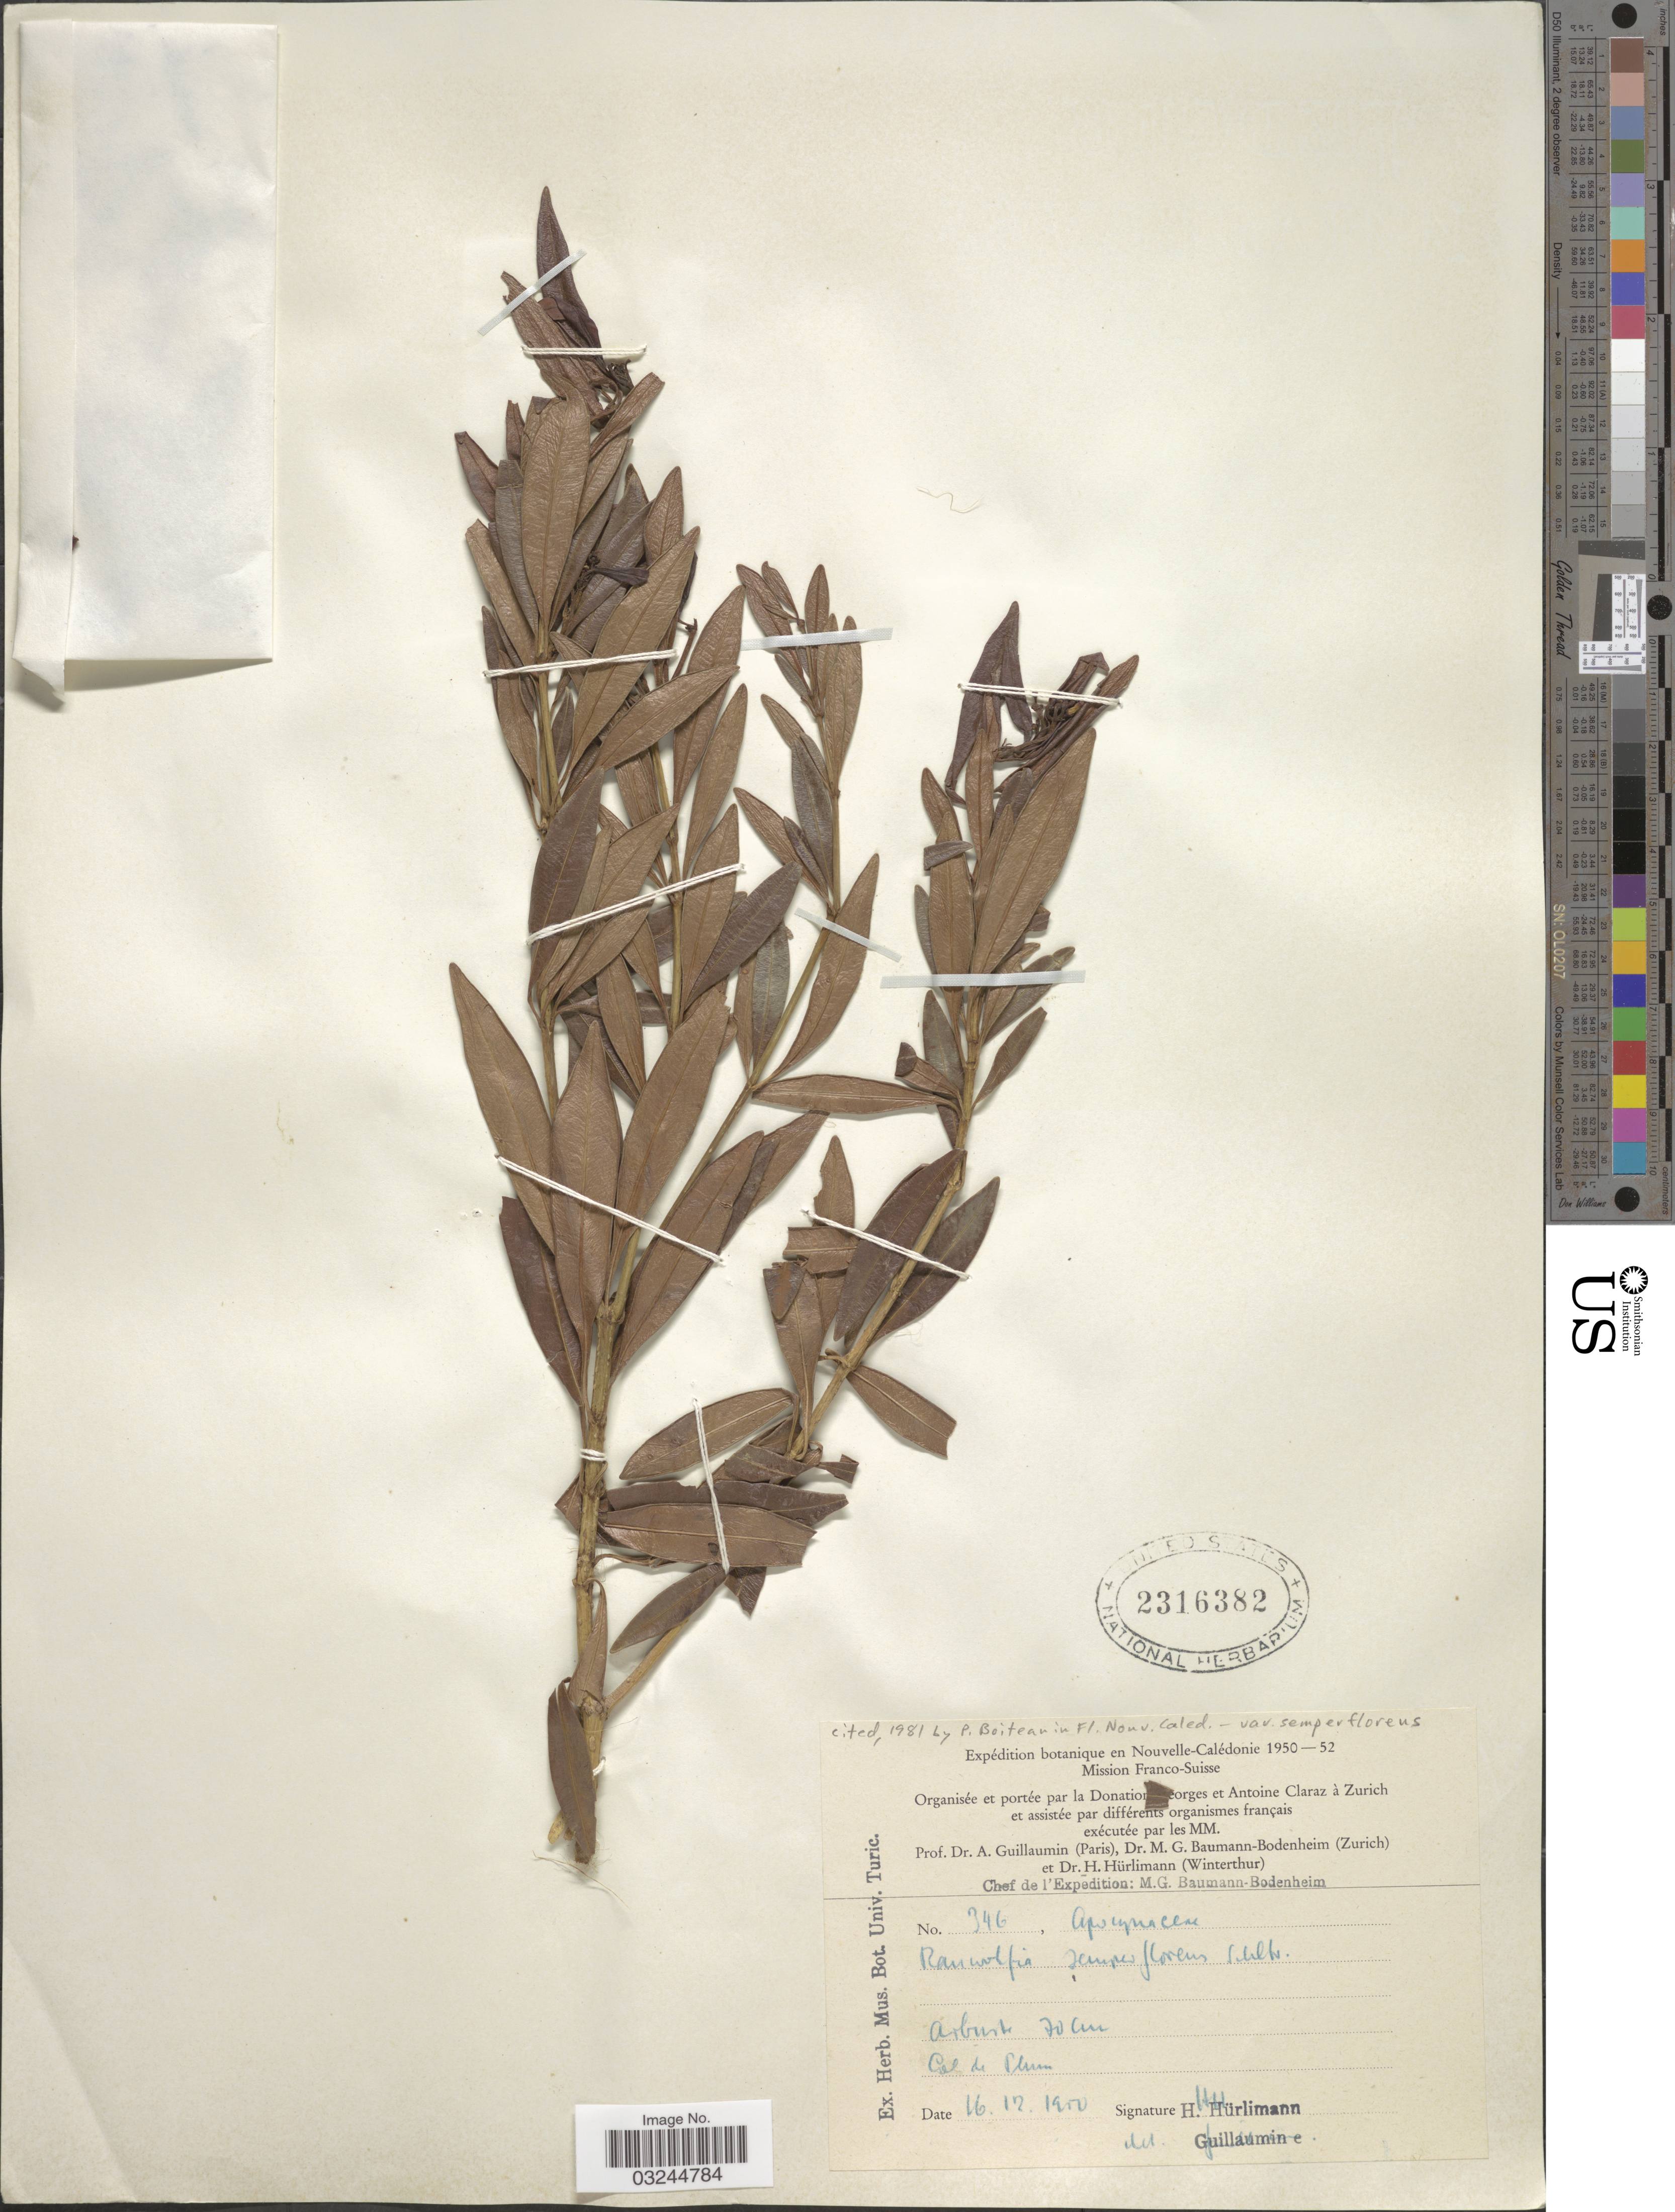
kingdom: Plantae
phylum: Tracheophyta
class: Magnoliopsida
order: Gentianales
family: Apocynaceae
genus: Rauvolfia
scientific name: Rauvolfia semperflorens var. semperflorens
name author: (Müll. Arg.) Schltr.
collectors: H. Hürlimann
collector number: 346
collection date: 1900-12-16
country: New Caledonia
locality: Nouvelle-Calédonie. Col de Plum.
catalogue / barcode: US 2316382